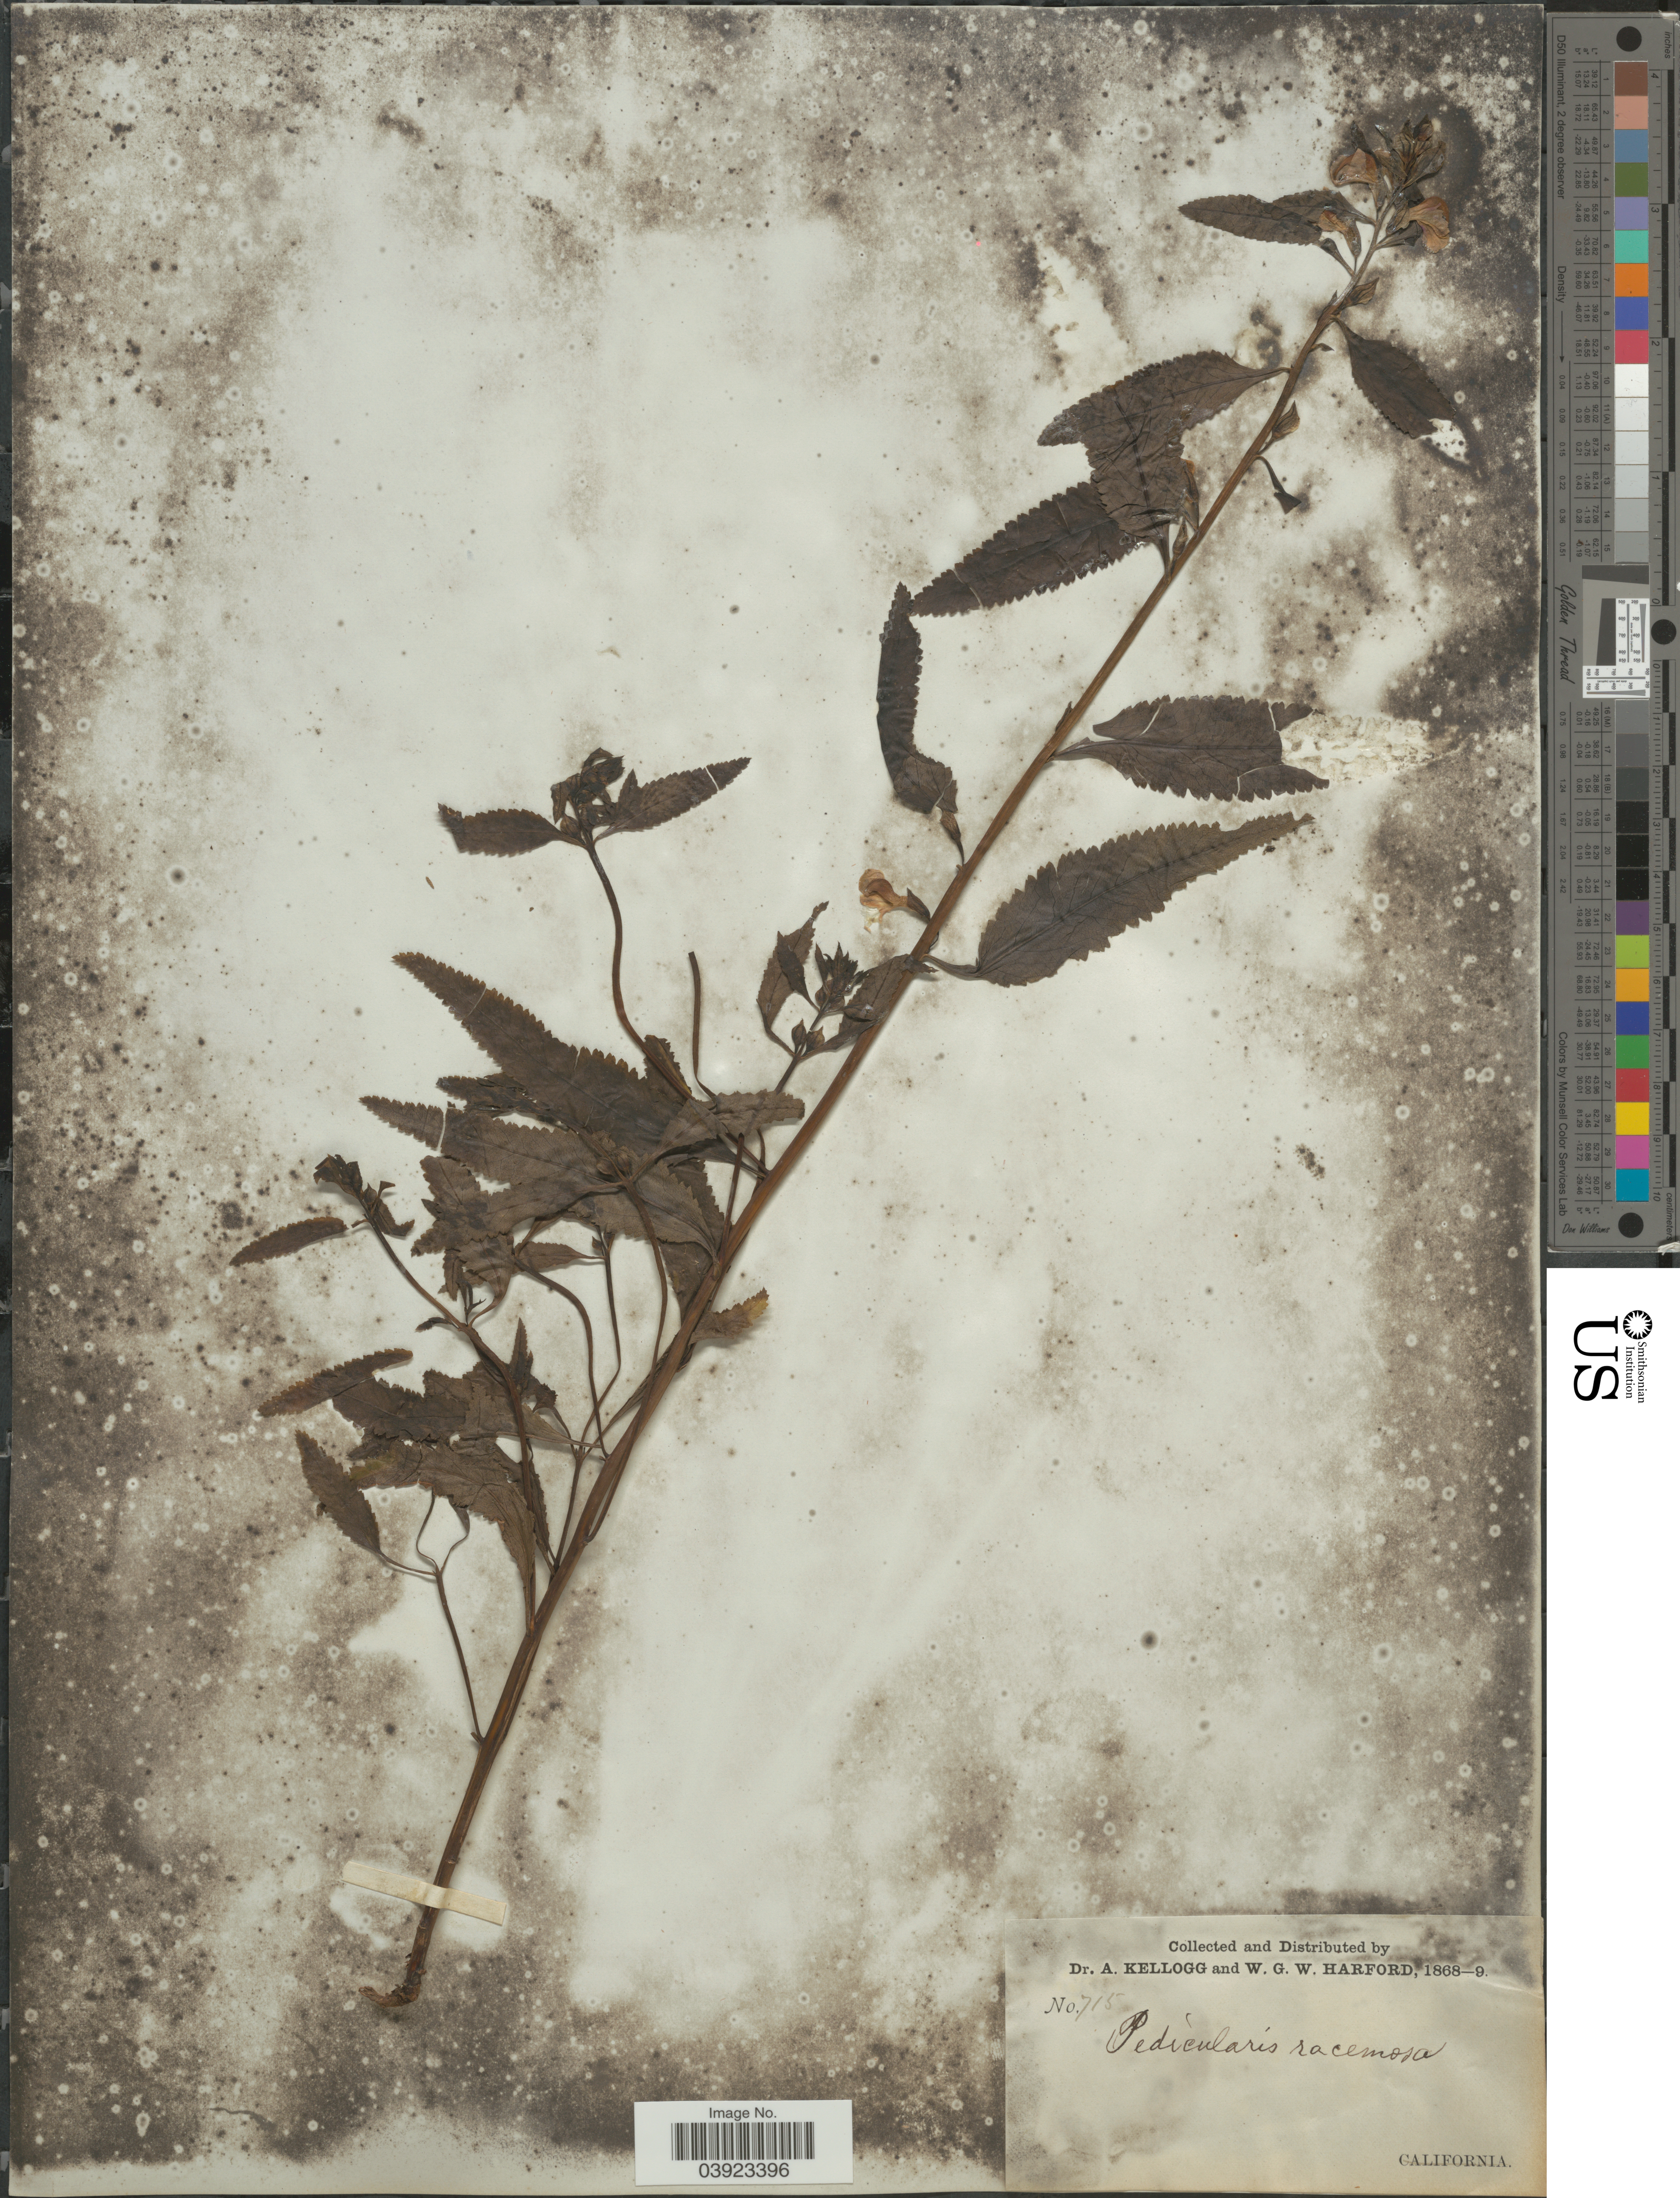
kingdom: Plantae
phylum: Tracheophyta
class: Magnoliopsida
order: Lamiales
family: Orobanchaceae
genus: Pedicularis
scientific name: Pedicularis racemosa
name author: Douglas ex Benth.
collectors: A. Kellogg & W. G. W. Harford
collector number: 715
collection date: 1868/1869